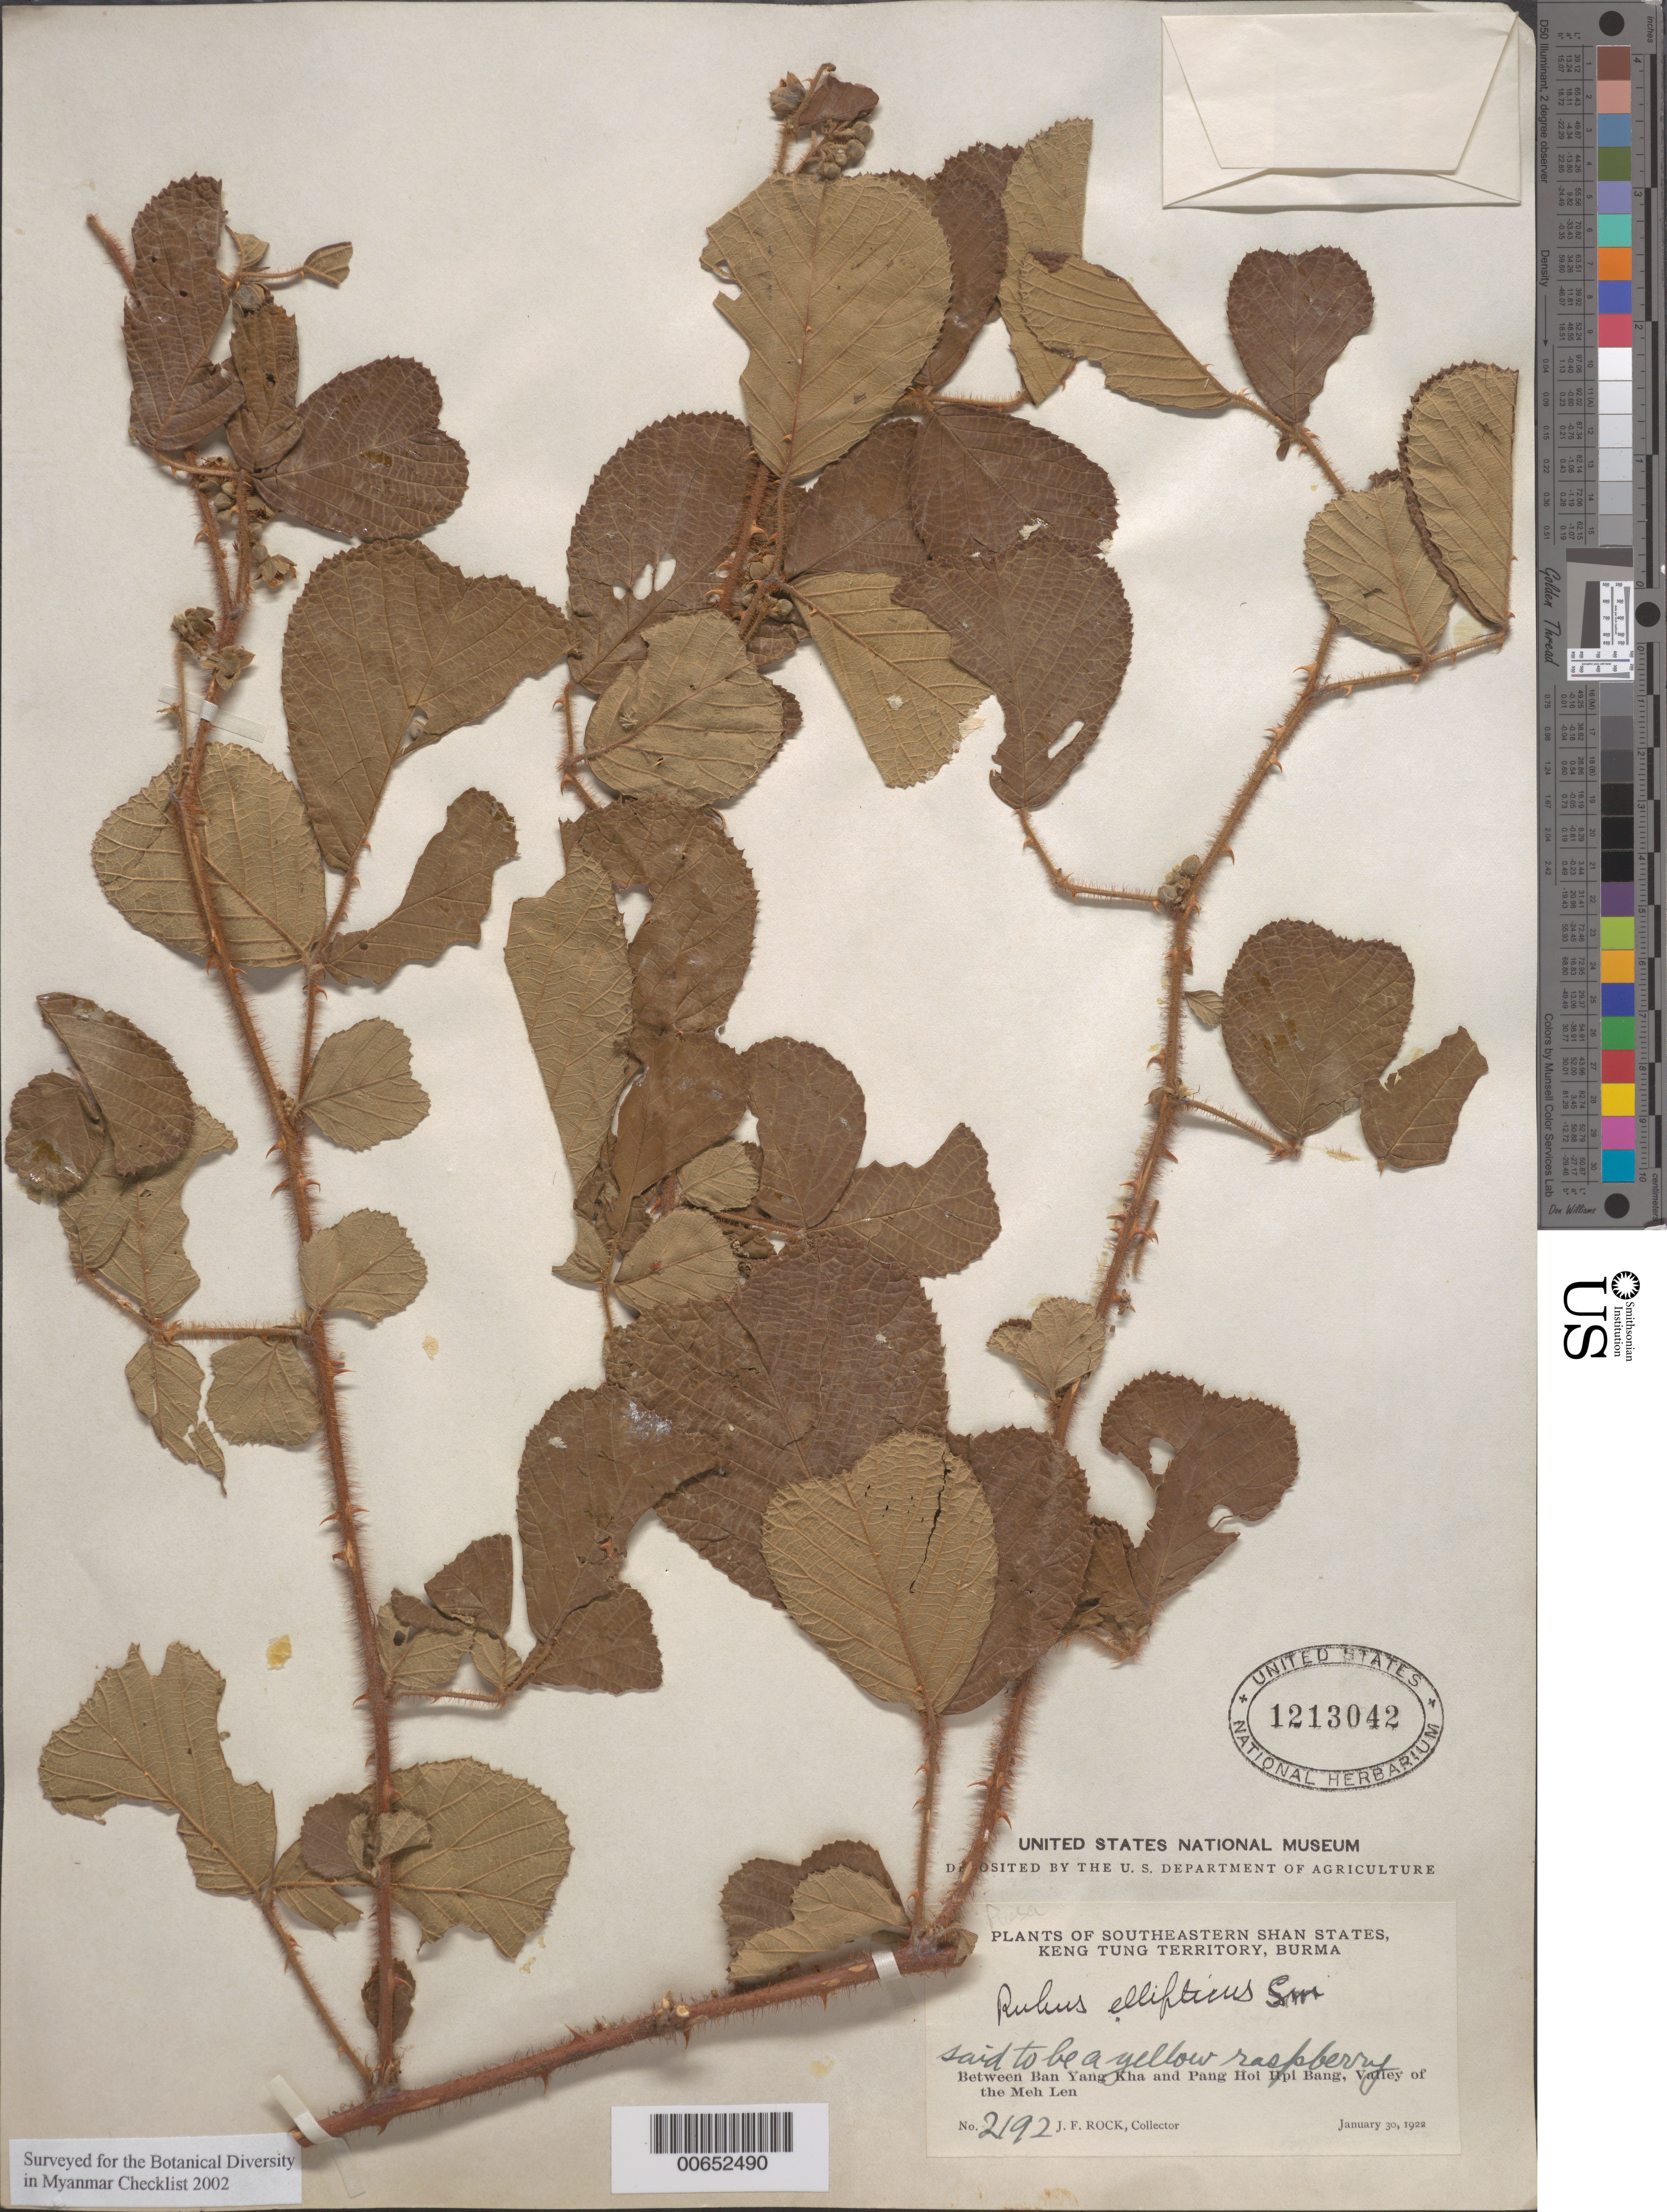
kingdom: Plantae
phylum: Tracheophyta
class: Magnoliopsida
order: Rosales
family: Rosaceae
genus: Rubus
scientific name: Rubus ellipticus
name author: Sm.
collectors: J. F. Rock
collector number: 2192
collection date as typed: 30 Jan 1922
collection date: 1922-01-30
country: Myanmar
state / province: Shan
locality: Keng Tung Territory, between Ban Yang Kha and Pang Hoi Hpi Bang, valley of the Meh Len.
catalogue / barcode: US 1213042